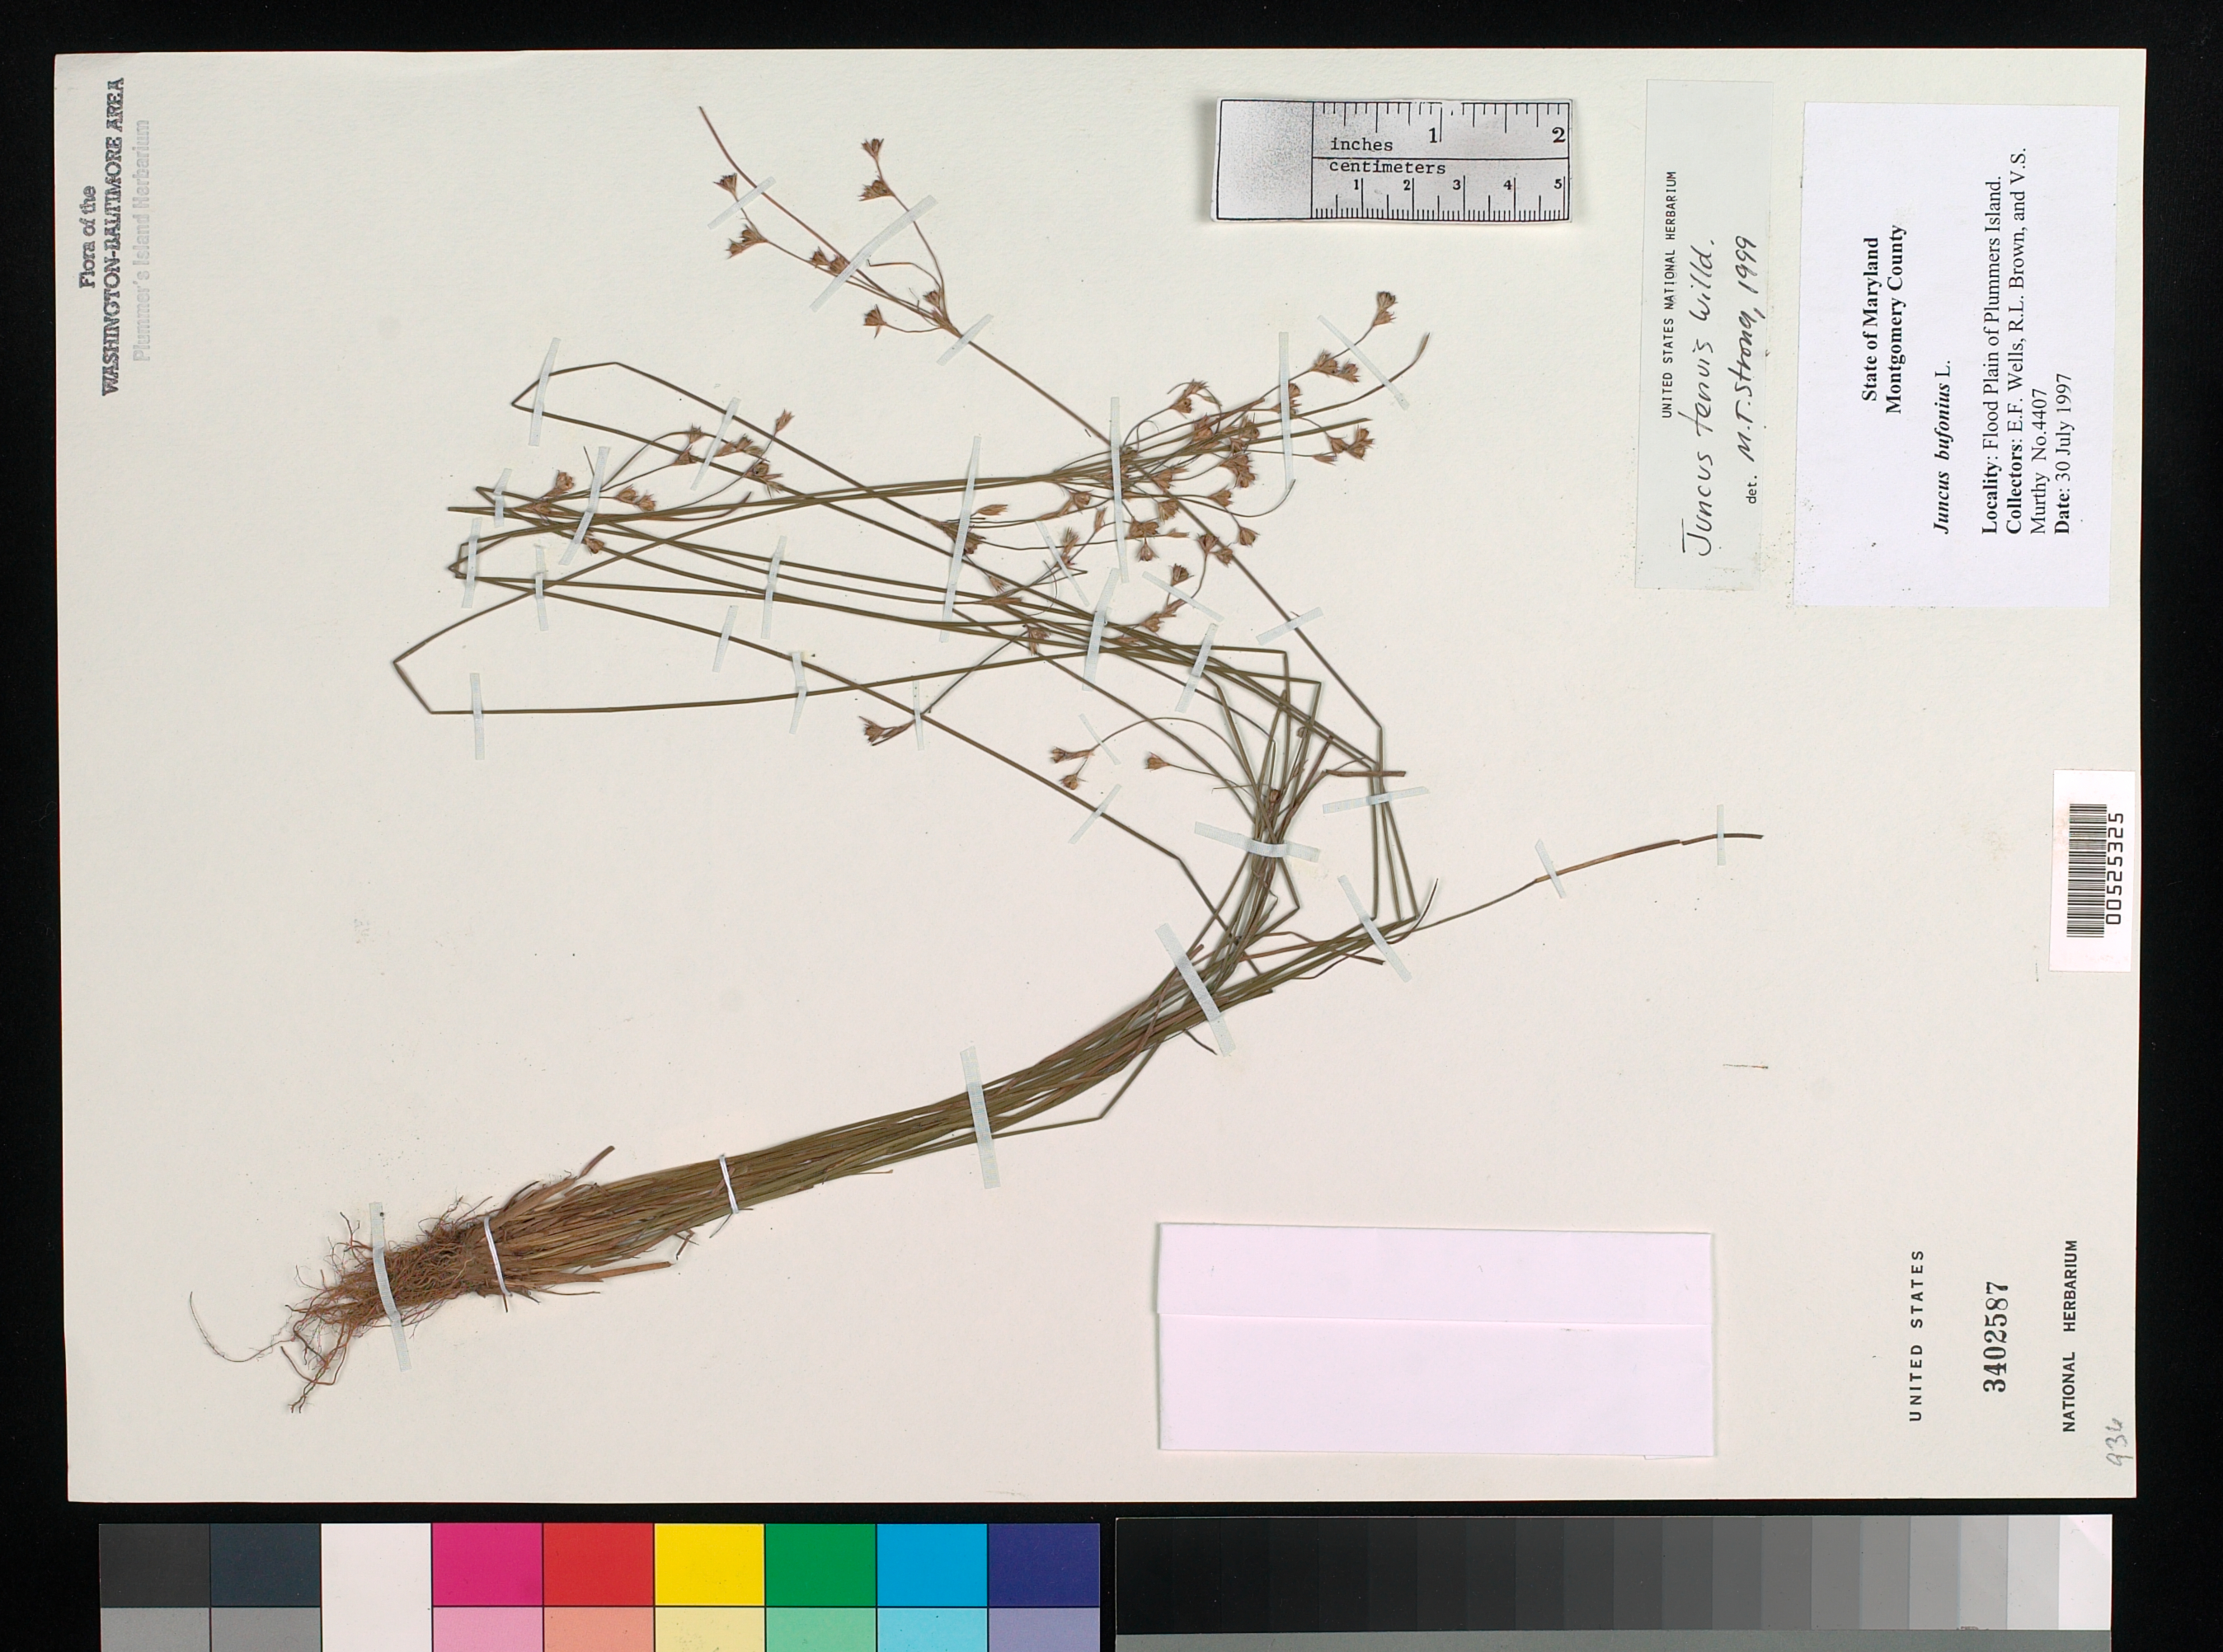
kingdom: Plantae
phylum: Tracheophyta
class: Liliopsida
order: Poales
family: Juncaceae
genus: Juncus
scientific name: Juncus tenuis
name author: Willd.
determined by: Strong, M. T., (US), Smithsonian Institution - National Museum of Natural History (UNITED STATES)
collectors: E. F. Wells, R. L. Brown & V. S. Murthy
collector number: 4407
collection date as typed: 30 Jul 1997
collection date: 1997-07-30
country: United States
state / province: Maryland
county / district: Montgomery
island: Plummers Island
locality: Flood plain of Plummers Island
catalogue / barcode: US 3402587